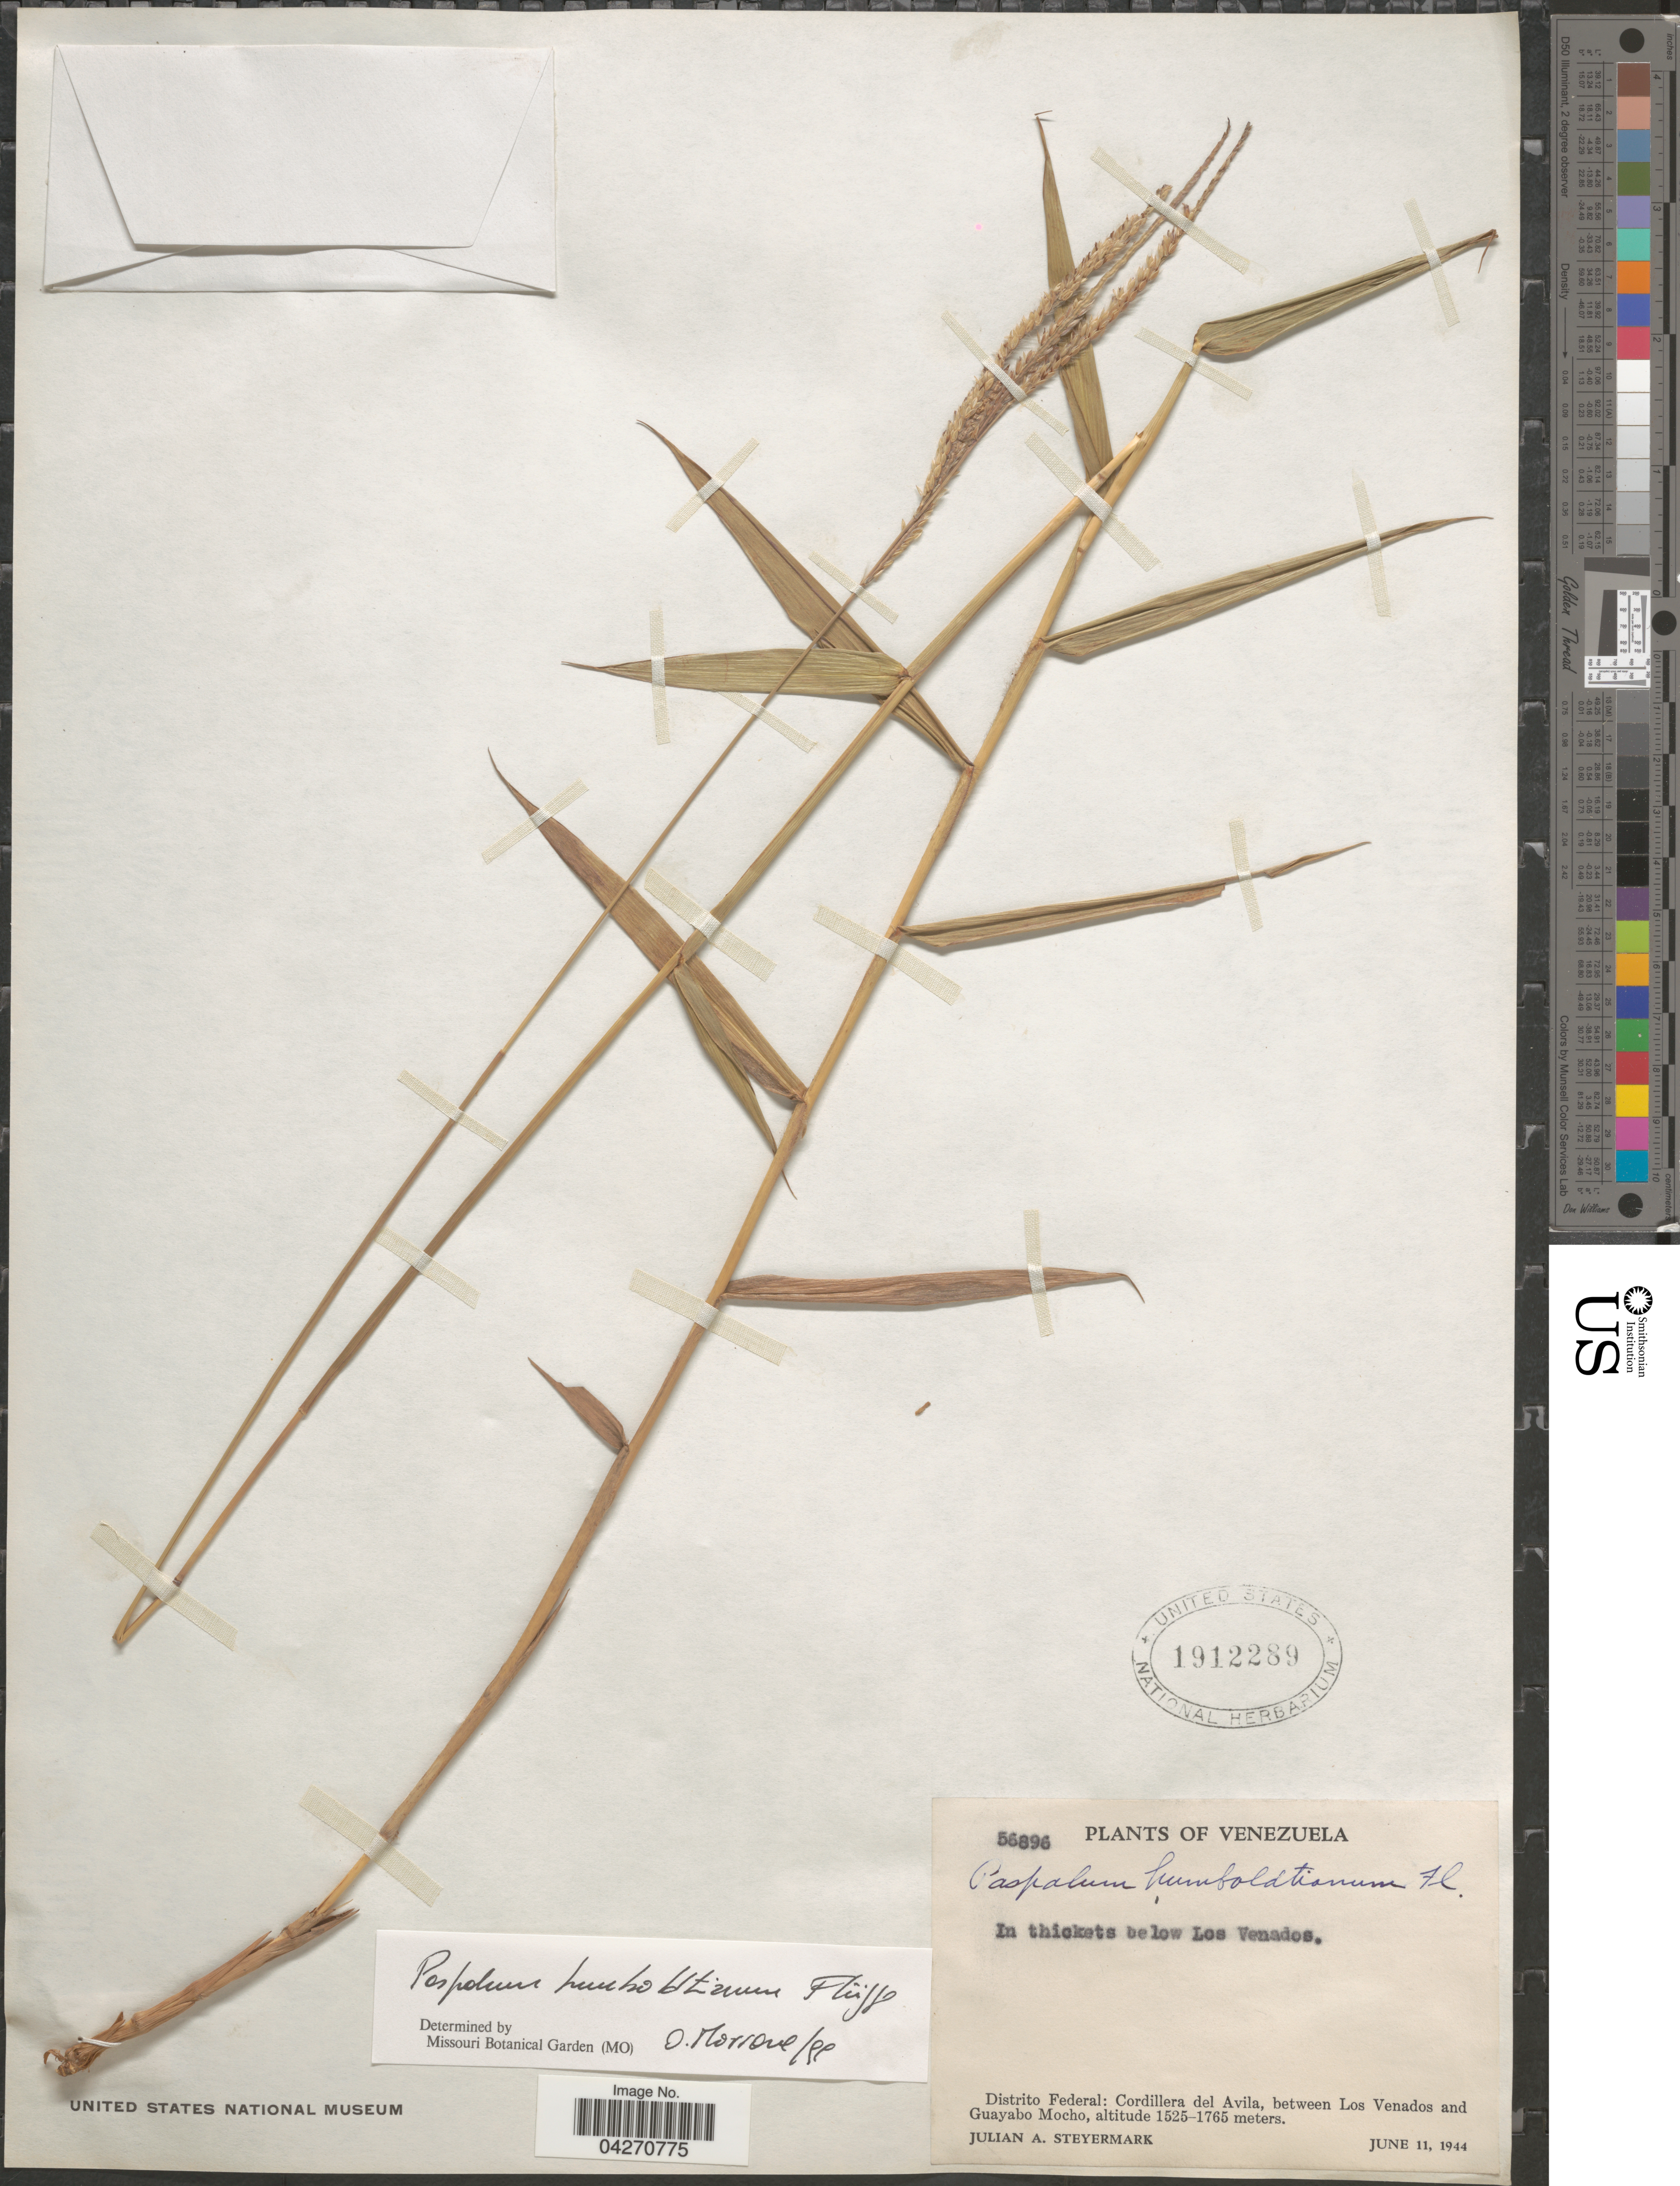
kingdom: Plantae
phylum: Tracheophyta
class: Liliopsida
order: Poales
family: Poaceae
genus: Paspalum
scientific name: Paspalum humboldtianum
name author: Flüggé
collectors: J. Steyermark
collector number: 56896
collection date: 1944-06-11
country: Venezuela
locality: Distrito Federal: Cordillera del Avila, between Los Venados and Guayabo Mocho.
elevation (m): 1525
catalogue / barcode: US 1912289